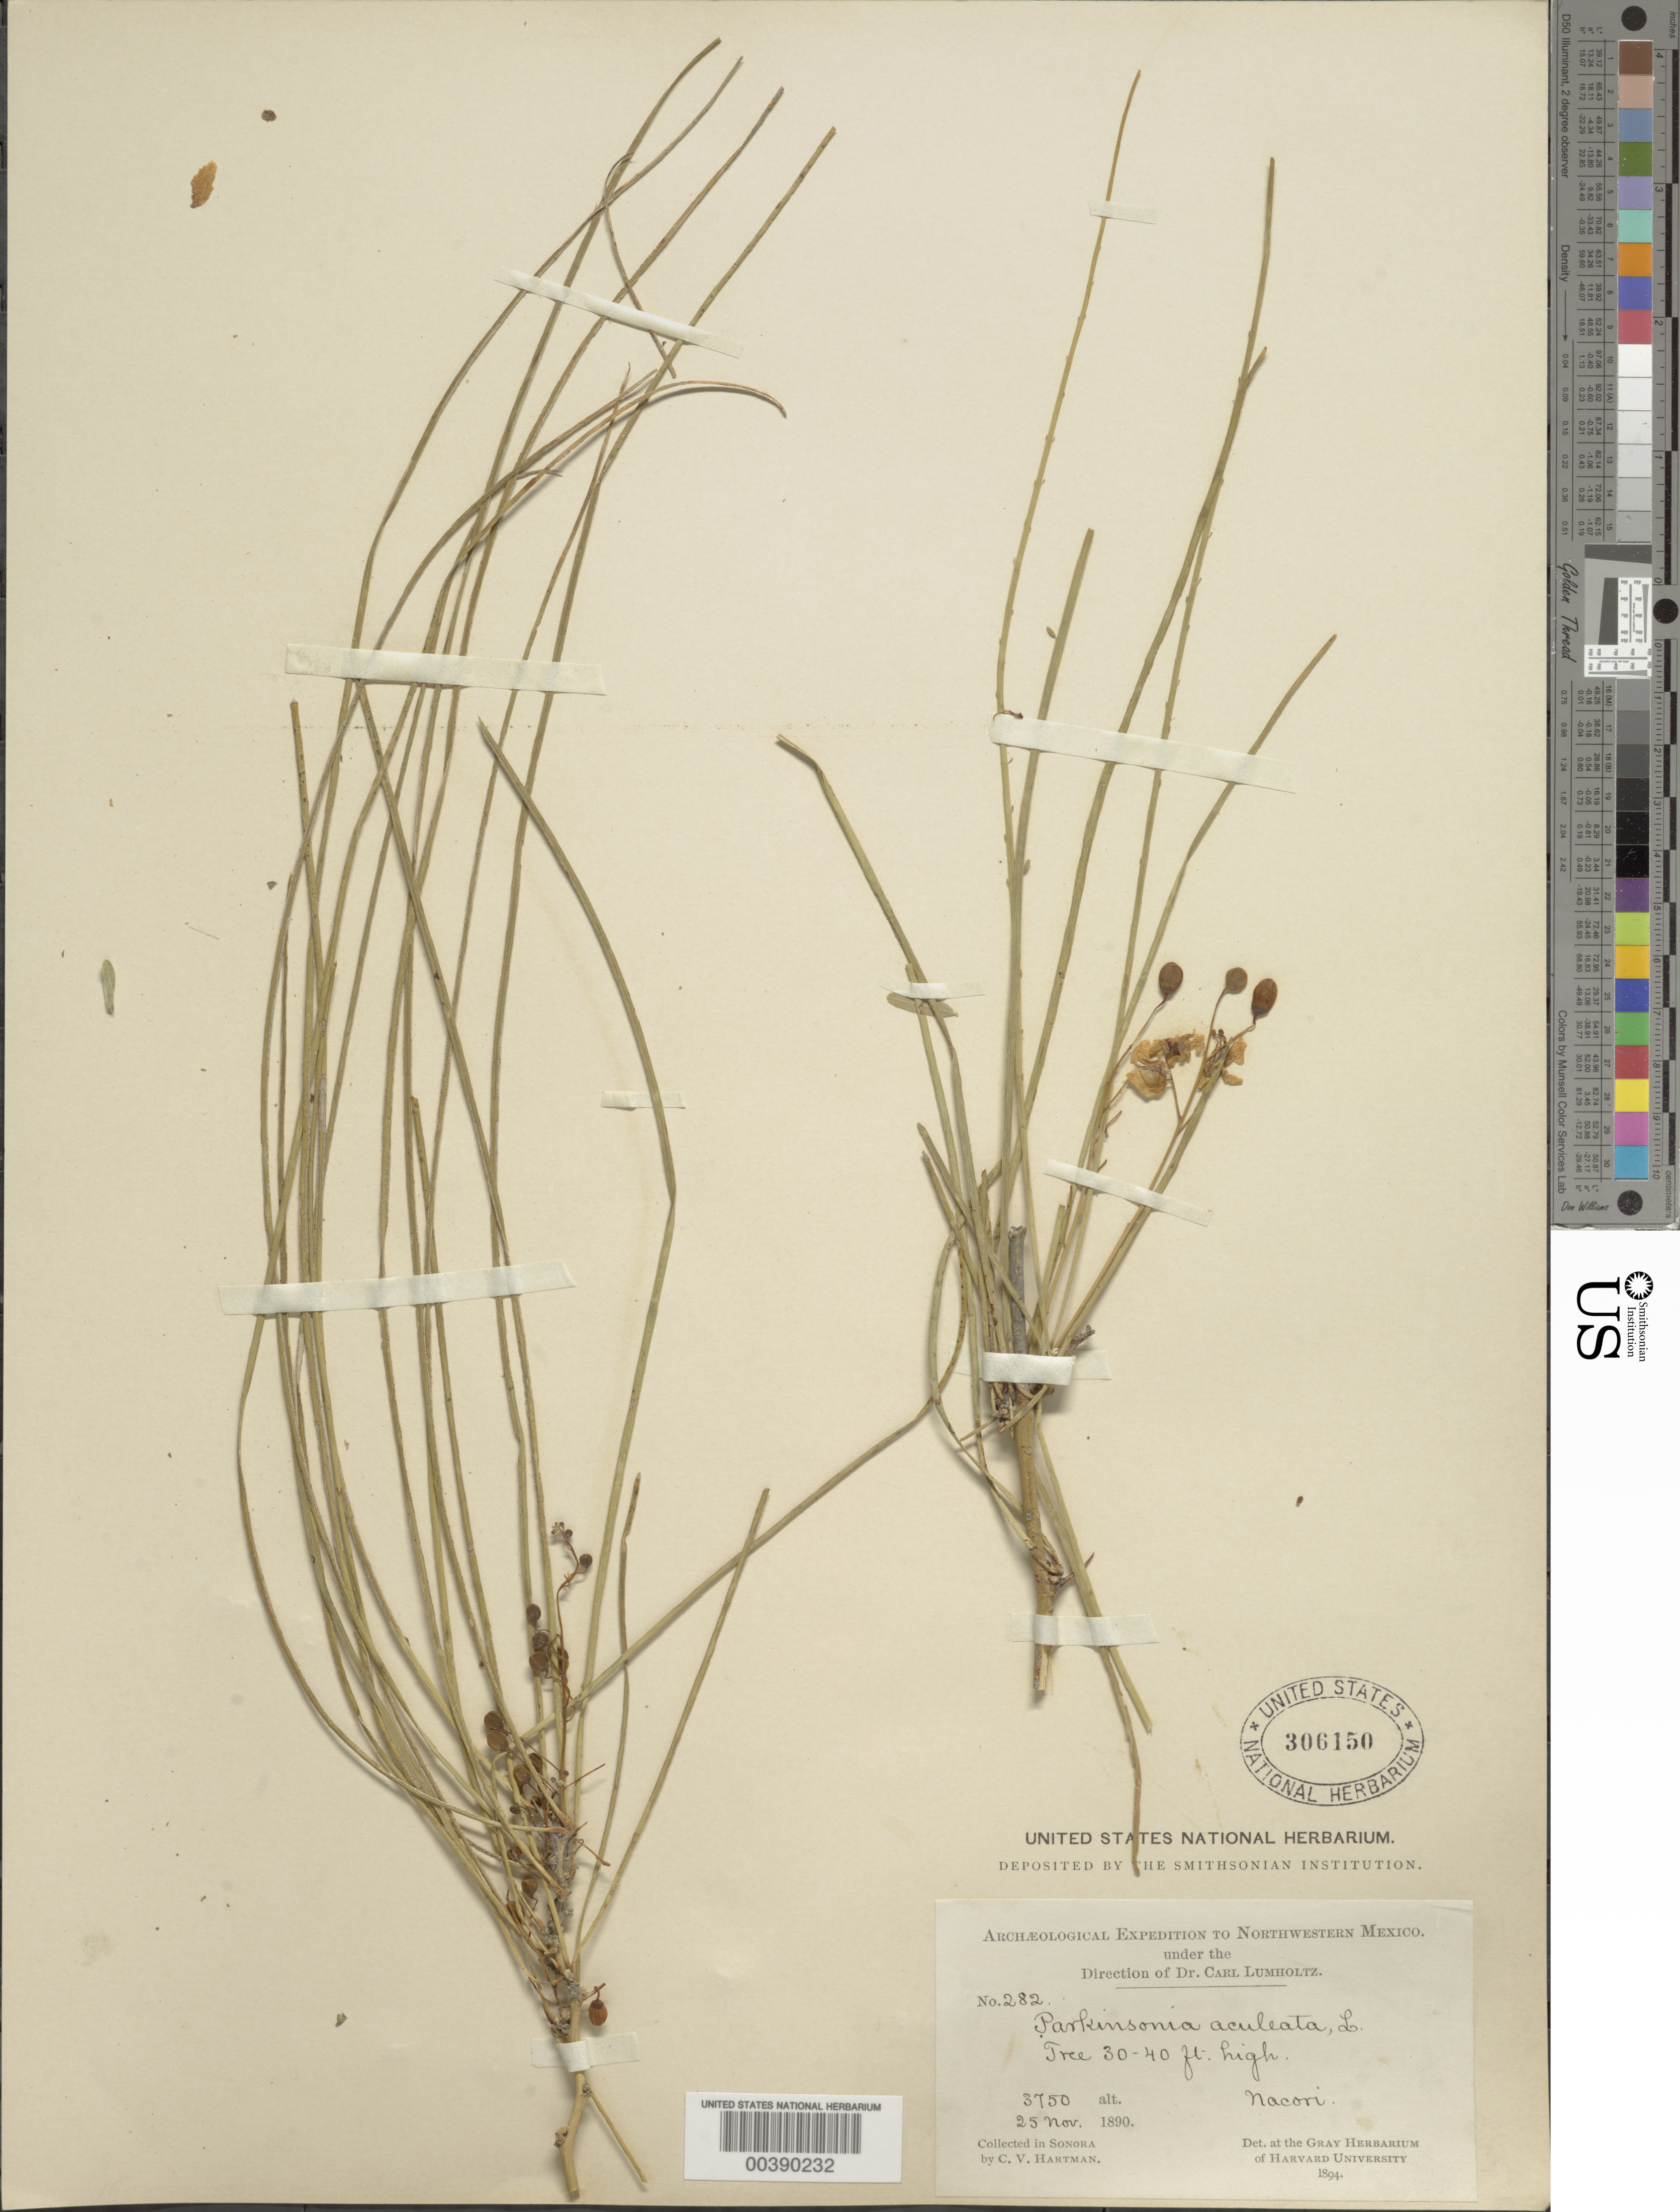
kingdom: Plantae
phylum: Tracheophyta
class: Magnoliopsida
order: Fabales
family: Fabaceae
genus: Parkinsonia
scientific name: Parkinsonia aculeata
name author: L.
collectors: C. V. Hartman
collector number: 282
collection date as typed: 25 Nov 1890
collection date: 1890-11-25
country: Mexico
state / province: Sonora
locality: Nacori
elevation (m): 1143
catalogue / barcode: US 306150